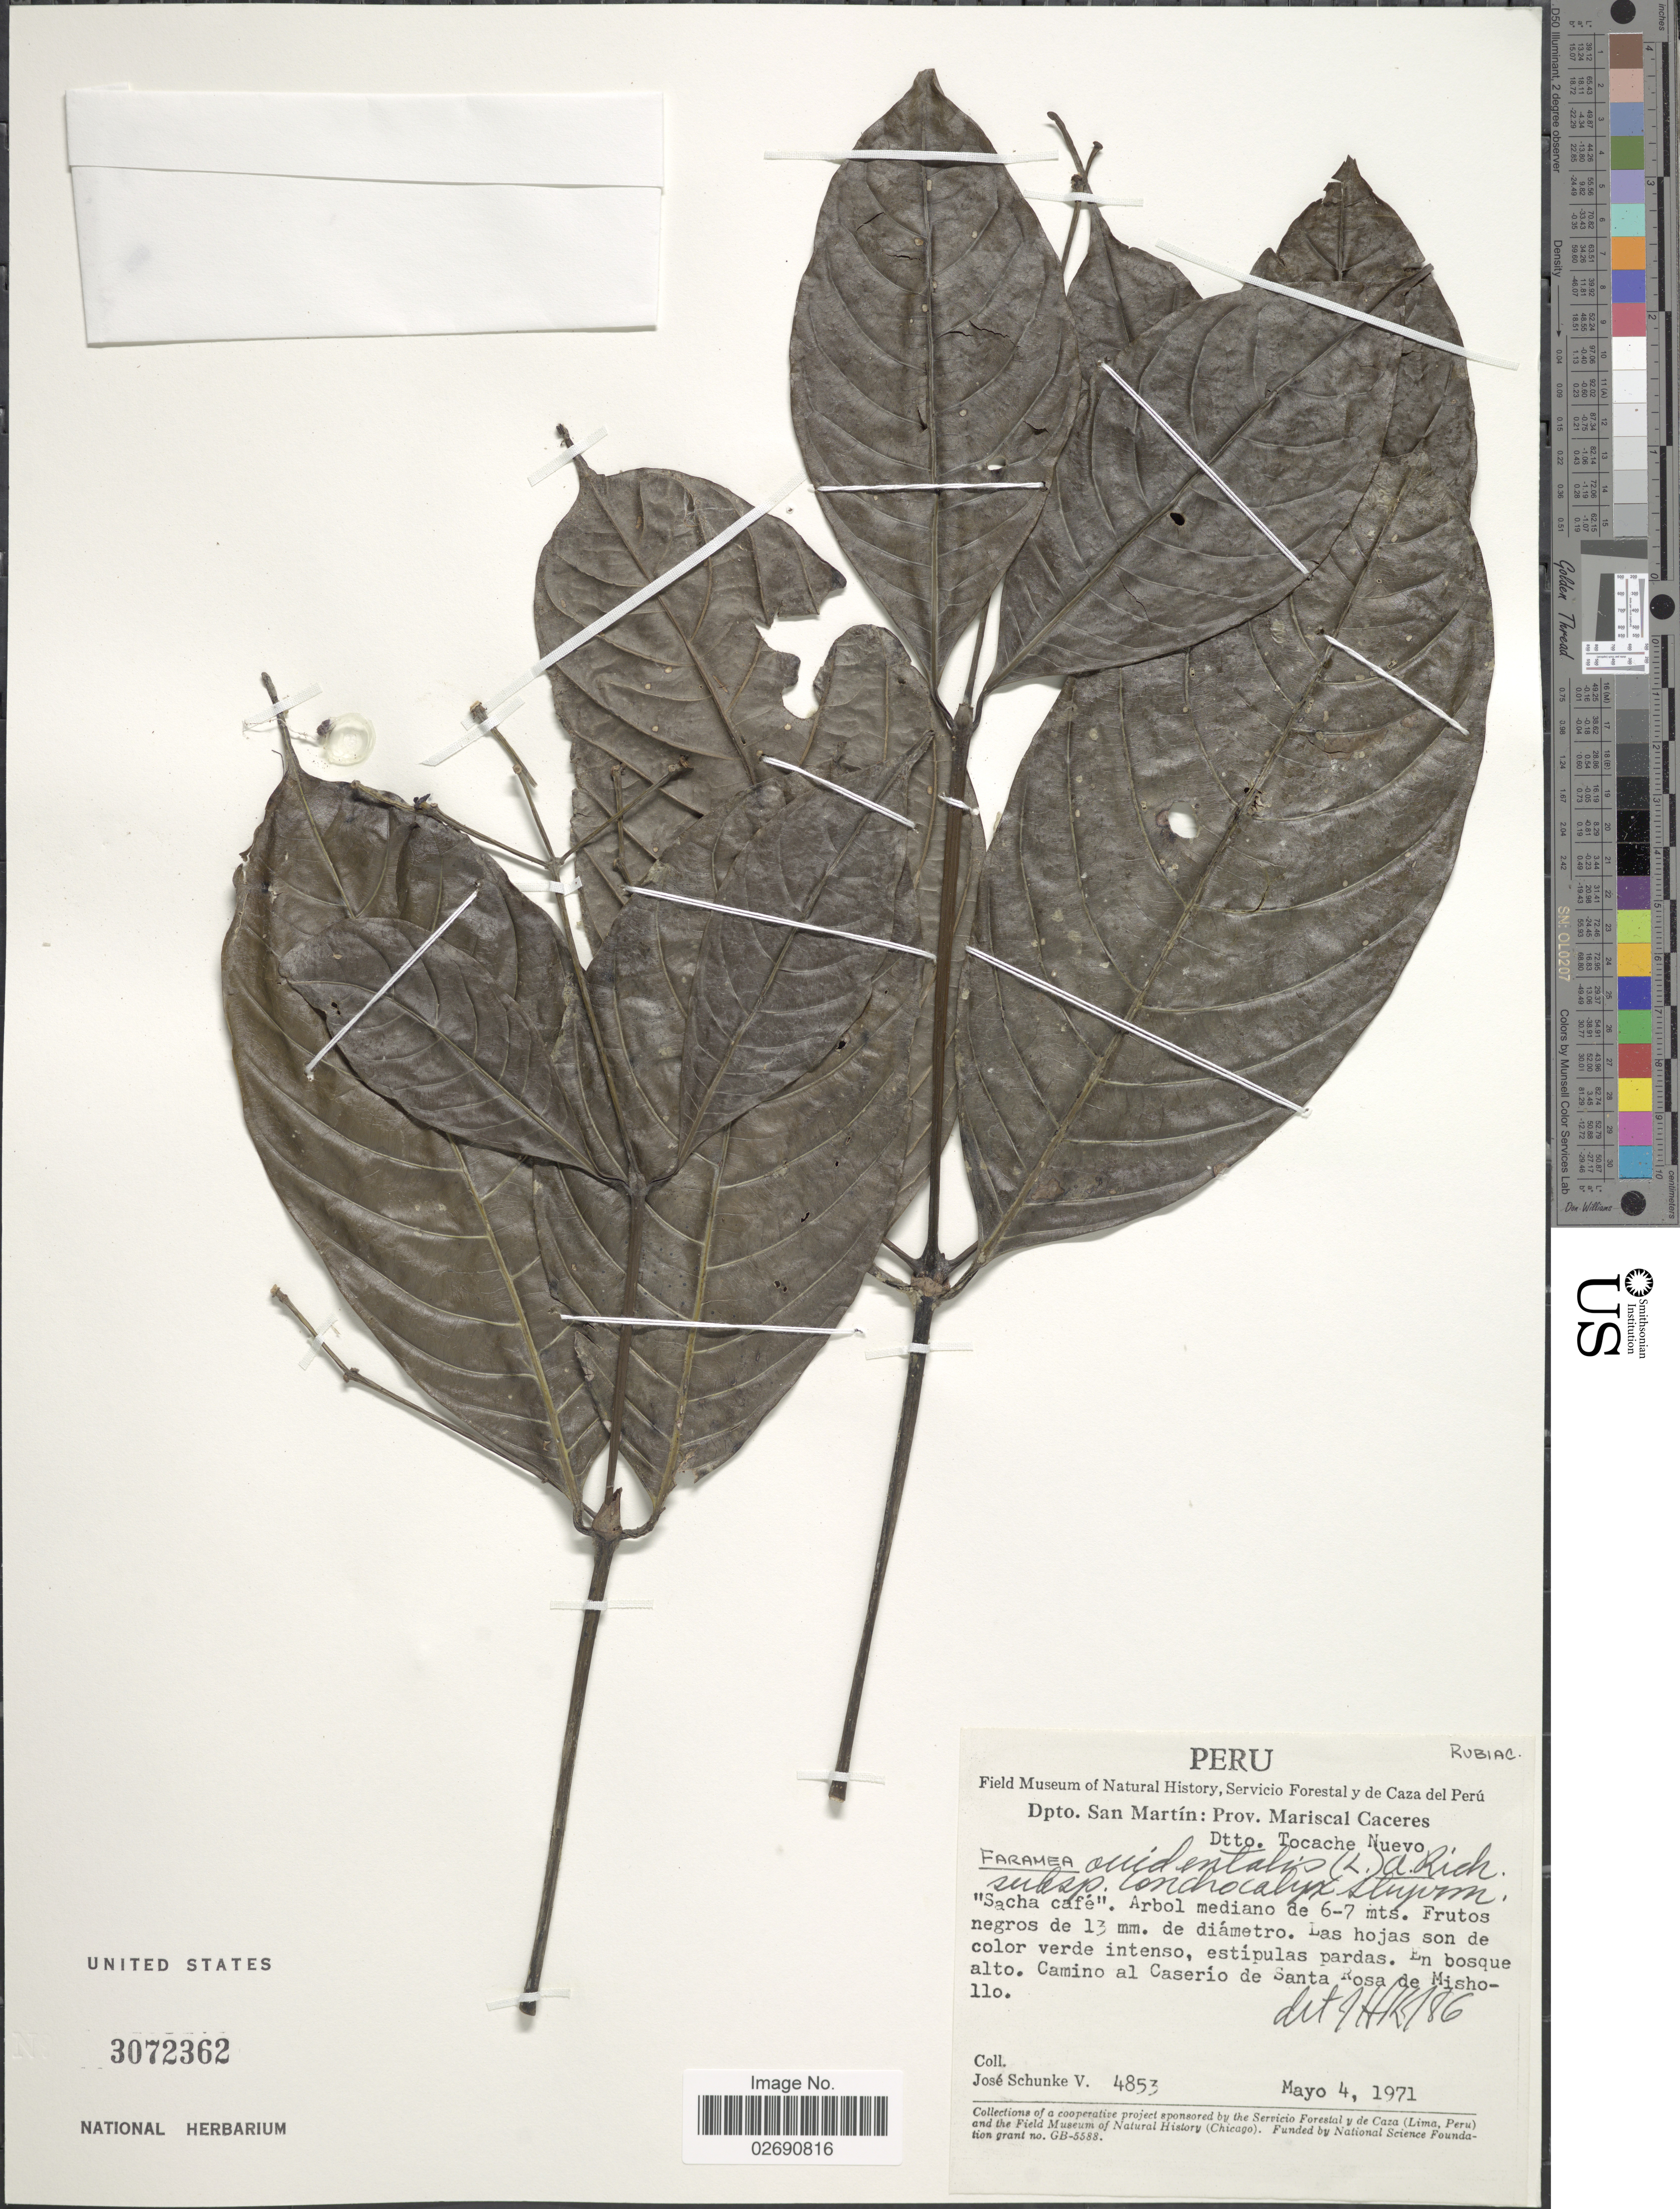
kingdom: Plantae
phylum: Tracheophyta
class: Magnoliopsida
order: Gentianales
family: Rubiaceae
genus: Faramea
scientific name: Faramea occidentalis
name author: (L.) A. Rich.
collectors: J. Schunke Vigo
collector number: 4853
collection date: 1971-05-04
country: Peru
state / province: San Martín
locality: Prov. Mariscal Caceres. Dtto. Tocache Nuevo. Camino al Caserio de Santa Rosa de Mishollo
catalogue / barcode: US 3072362